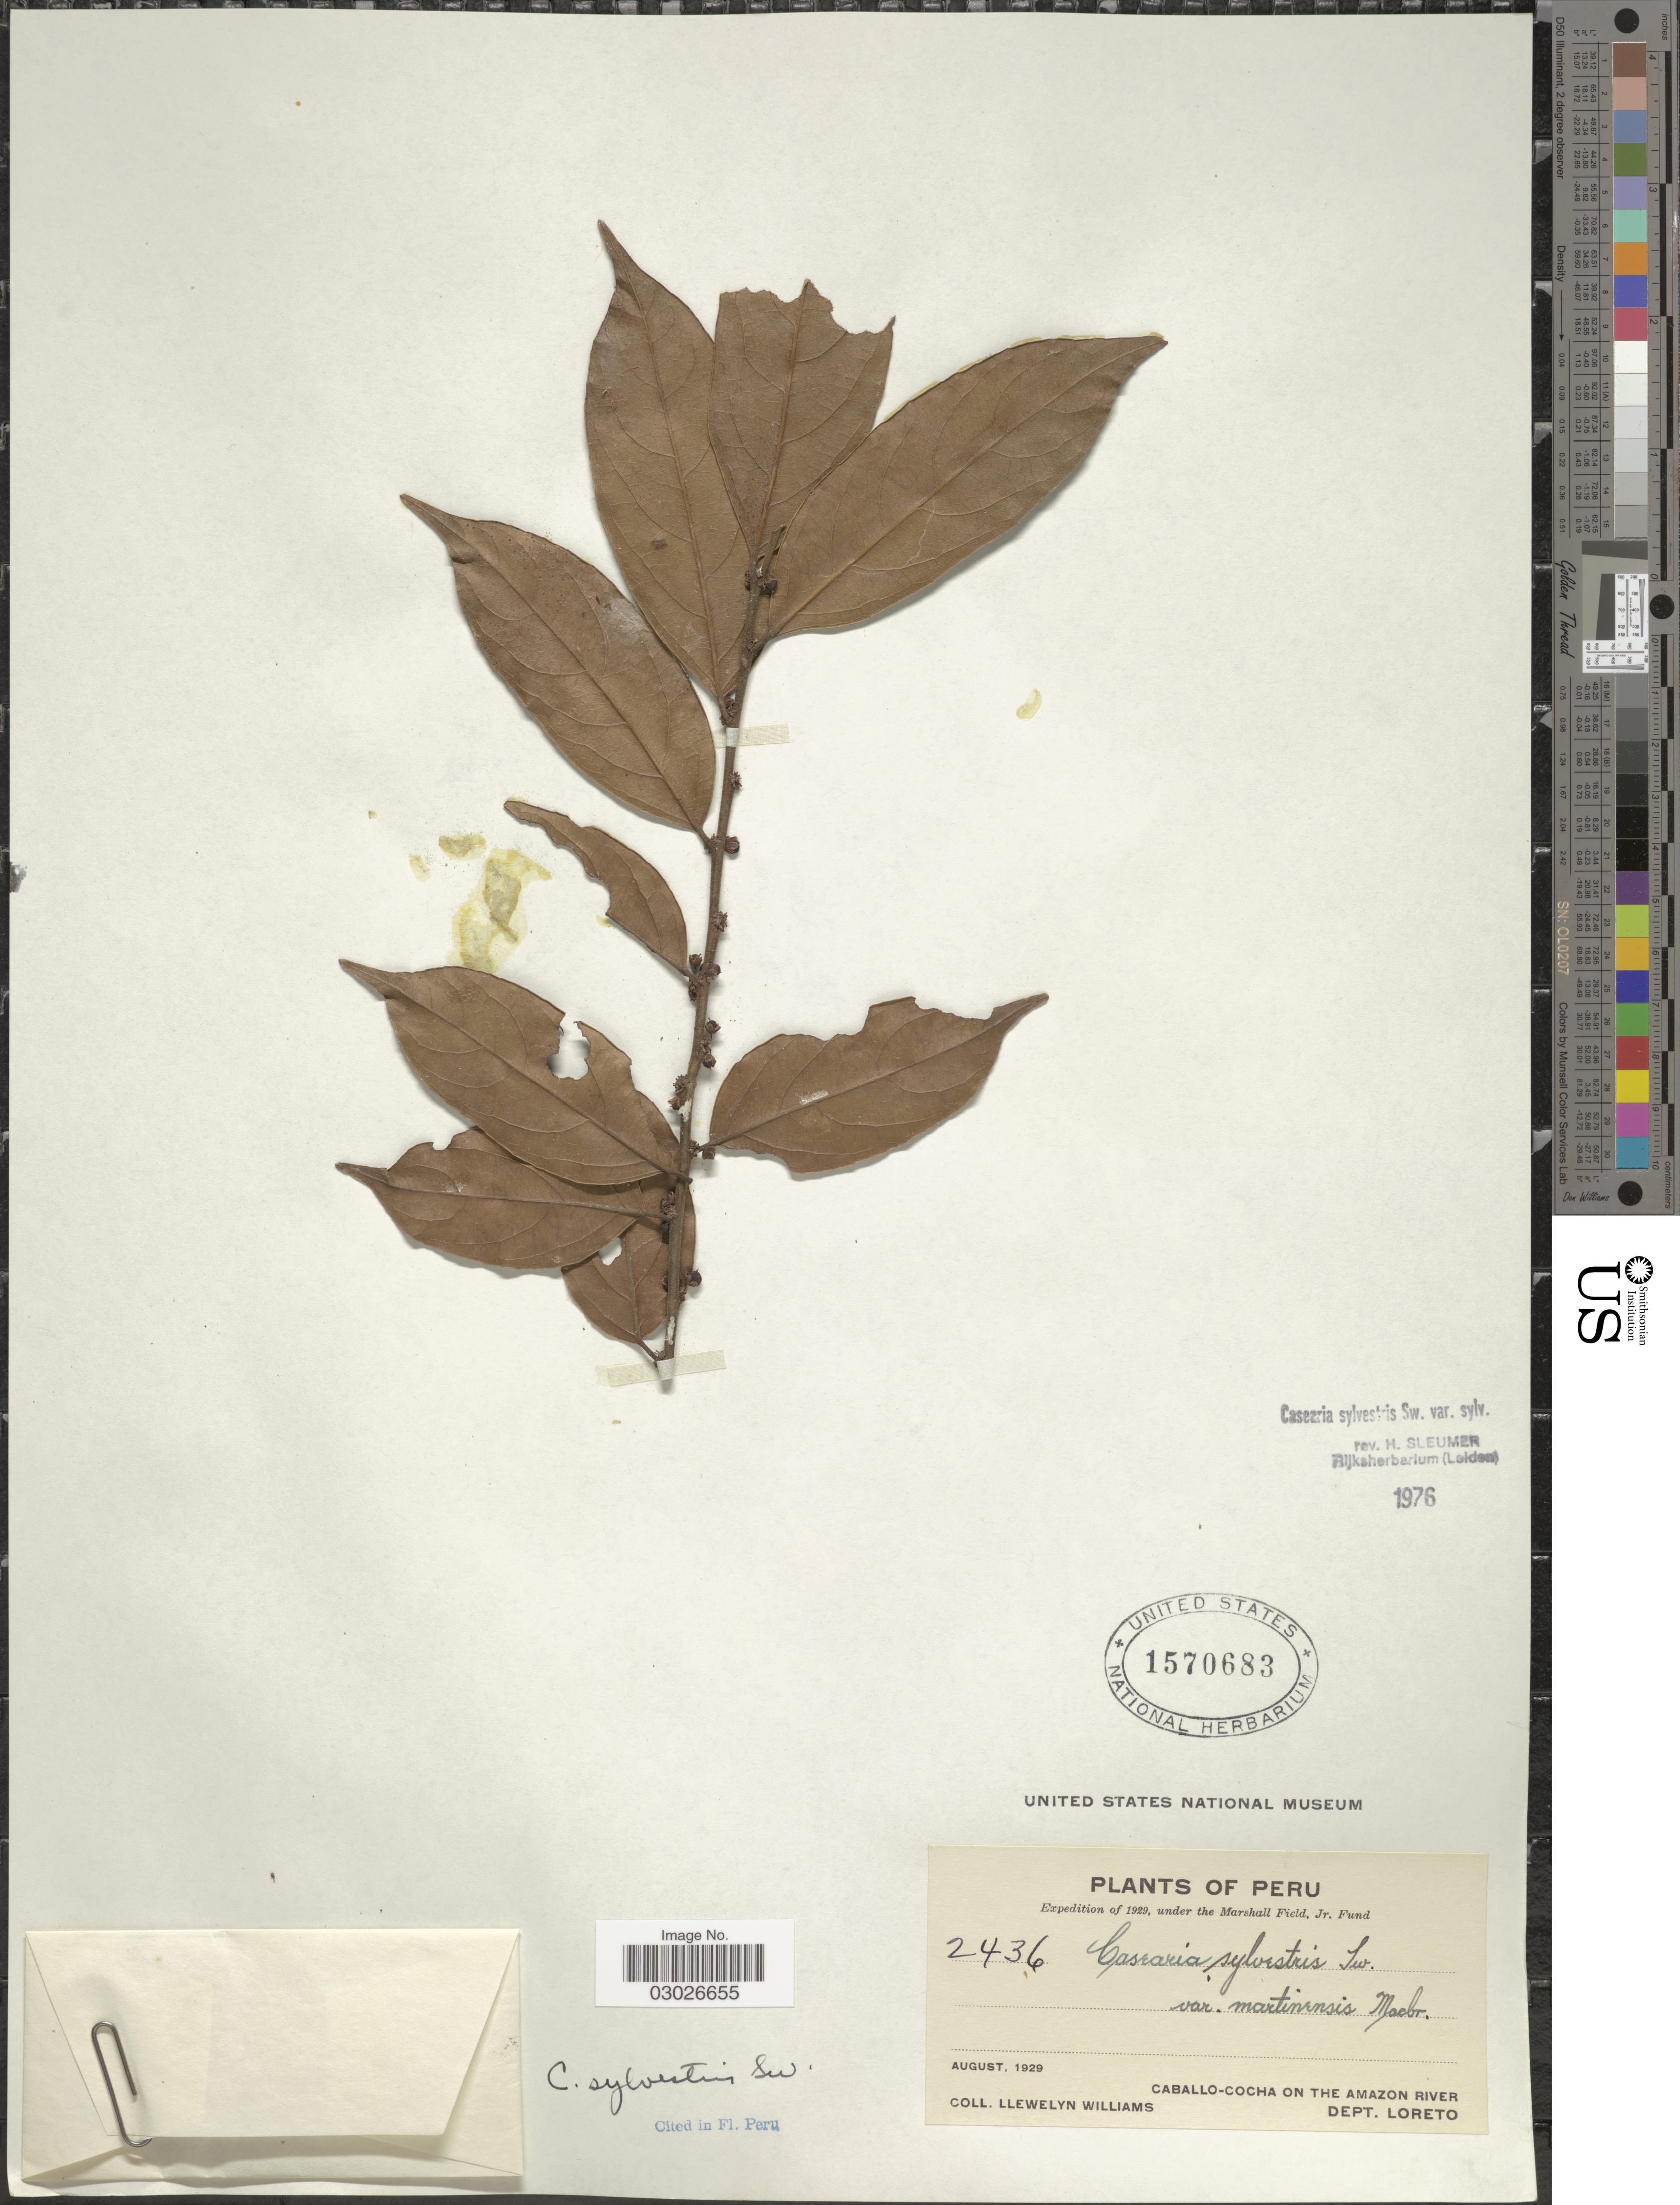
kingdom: Plantae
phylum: Tracheophyta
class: Magnoliopsida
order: Malpighiales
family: Salicaceae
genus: Casearia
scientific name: Casearia sylvestris var. sylvestris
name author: Sw.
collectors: Ll. Williams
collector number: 2436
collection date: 1929-08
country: Peru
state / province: Loreto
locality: Caballo-Cocha on the Amaozon River. Dept. Loreto.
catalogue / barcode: US 1570683